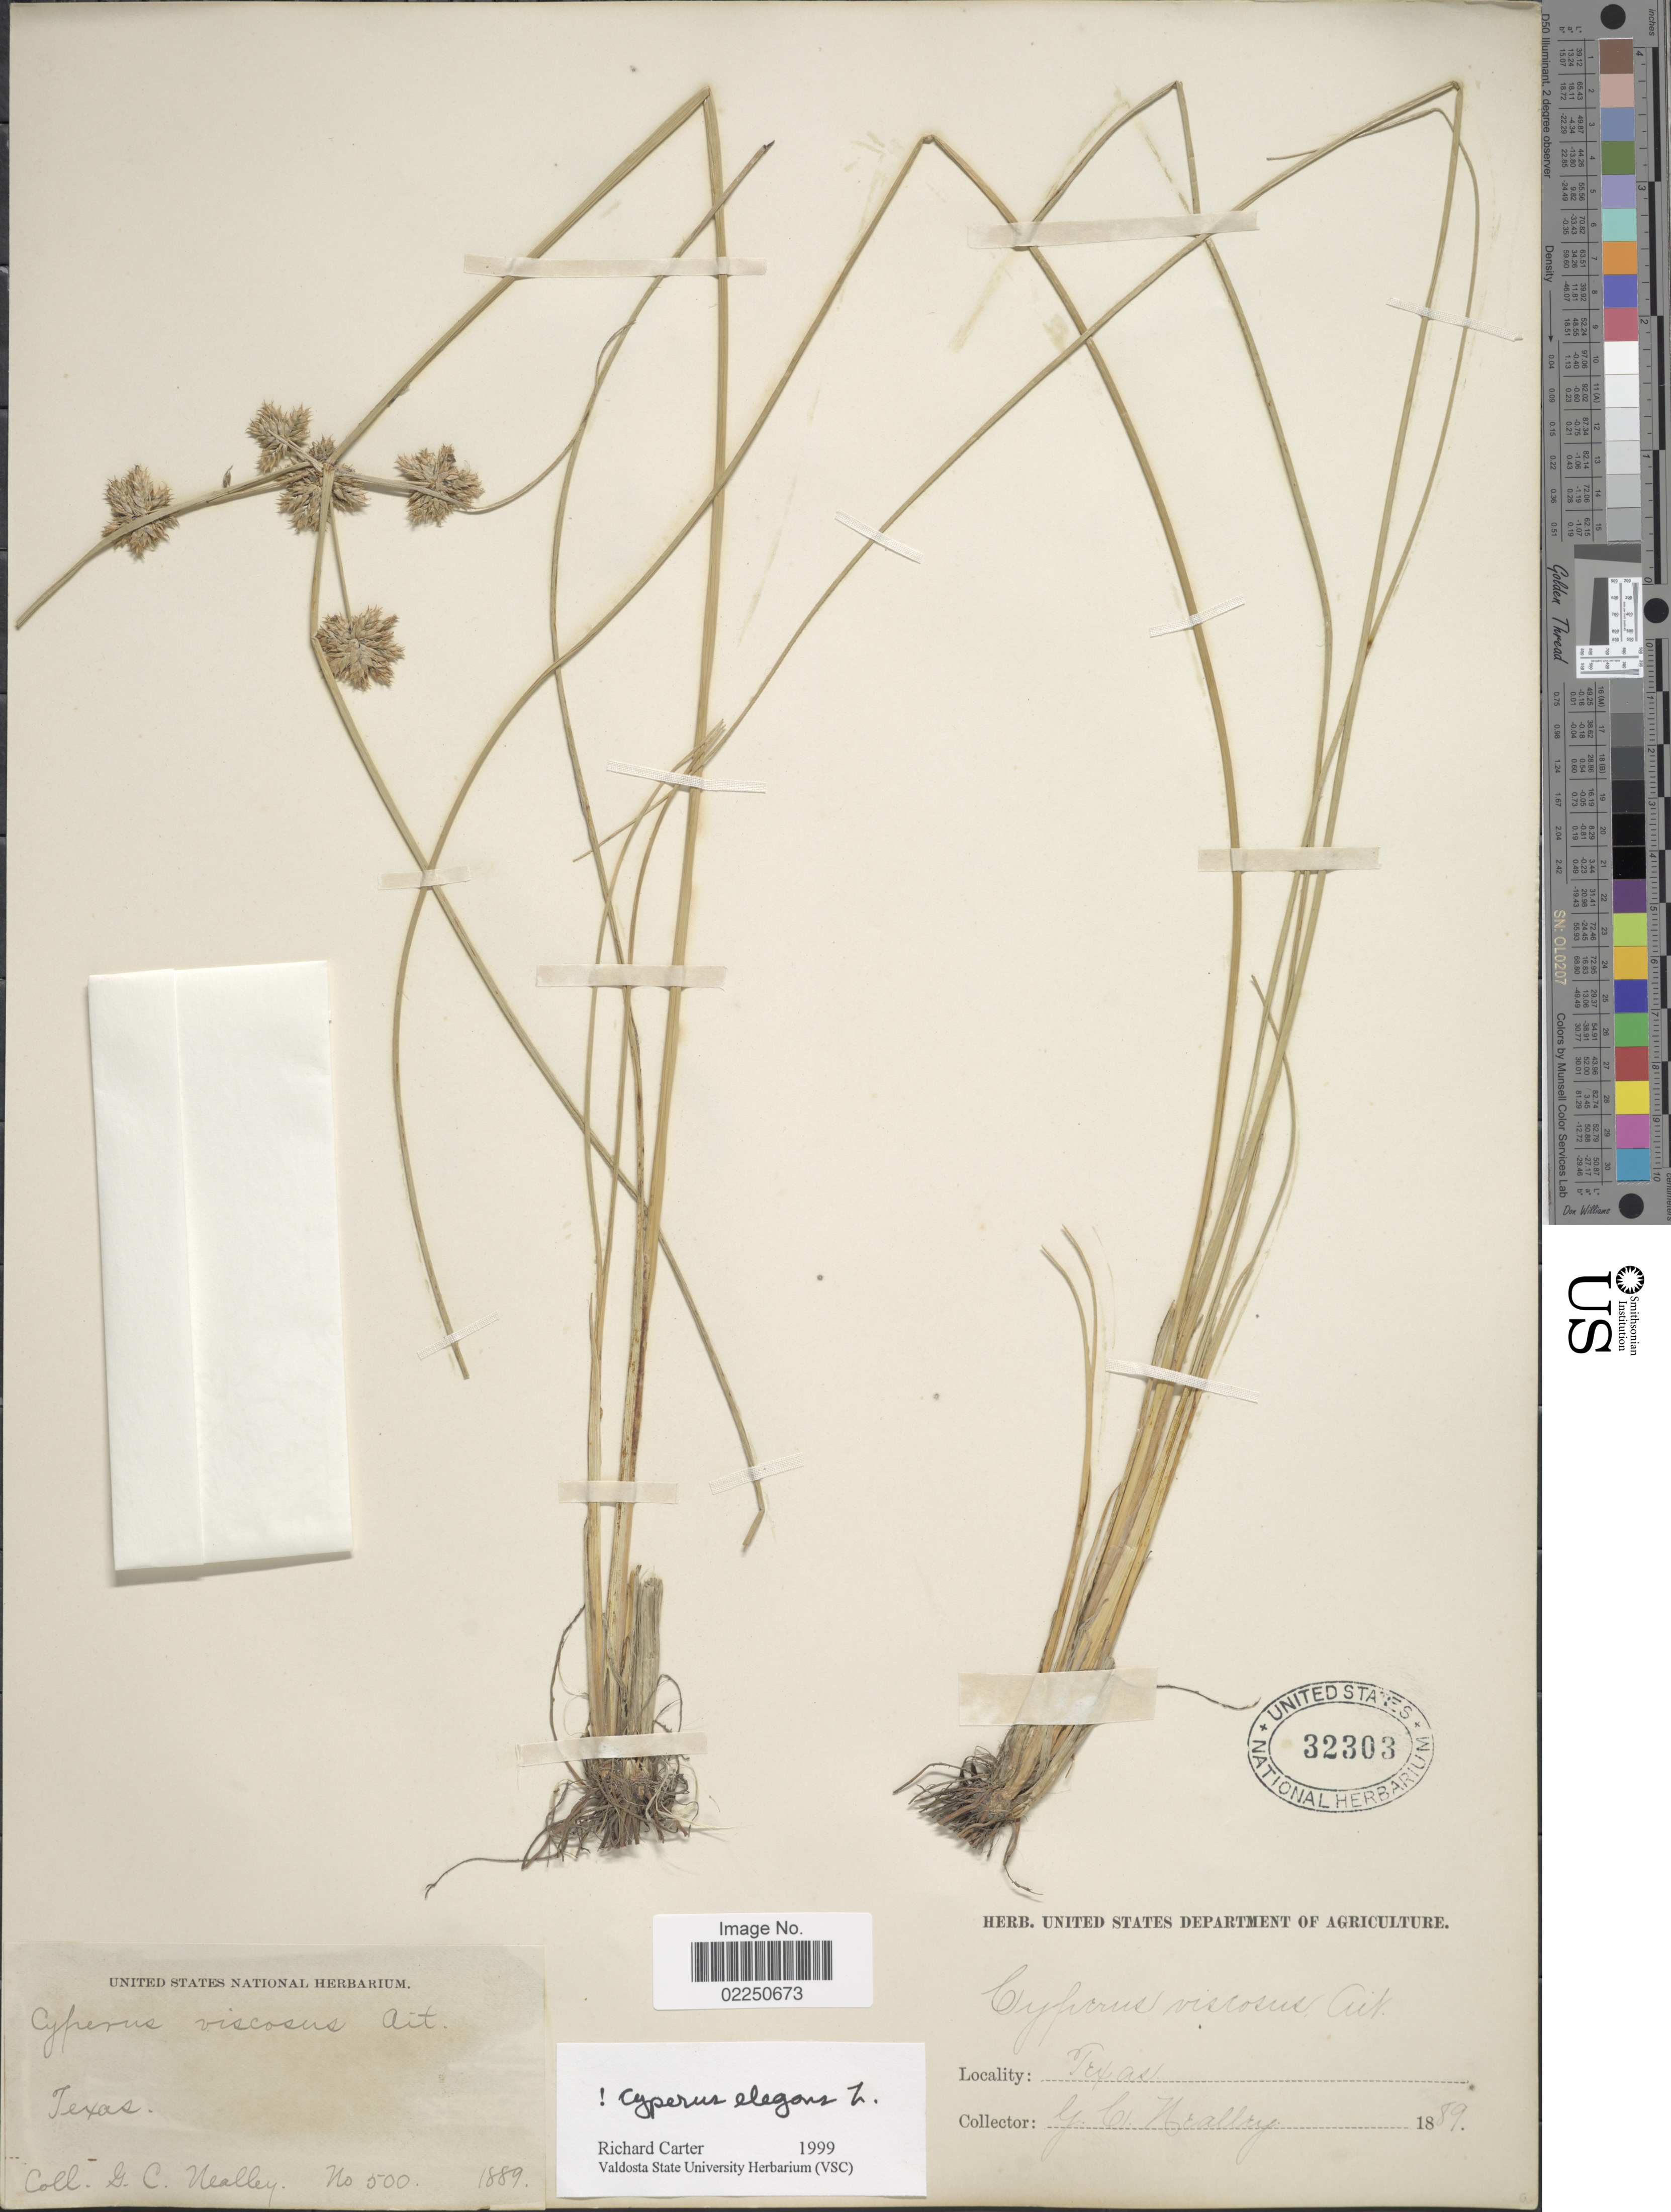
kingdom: Plantae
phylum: Tracheophyta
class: Liliopsida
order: Poales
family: Cyperaceae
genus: Cyperus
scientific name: Cyperus elegans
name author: L.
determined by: Carter, R., (VSC)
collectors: G. Neally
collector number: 500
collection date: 1889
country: United States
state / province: Texas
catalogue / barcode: US 32303